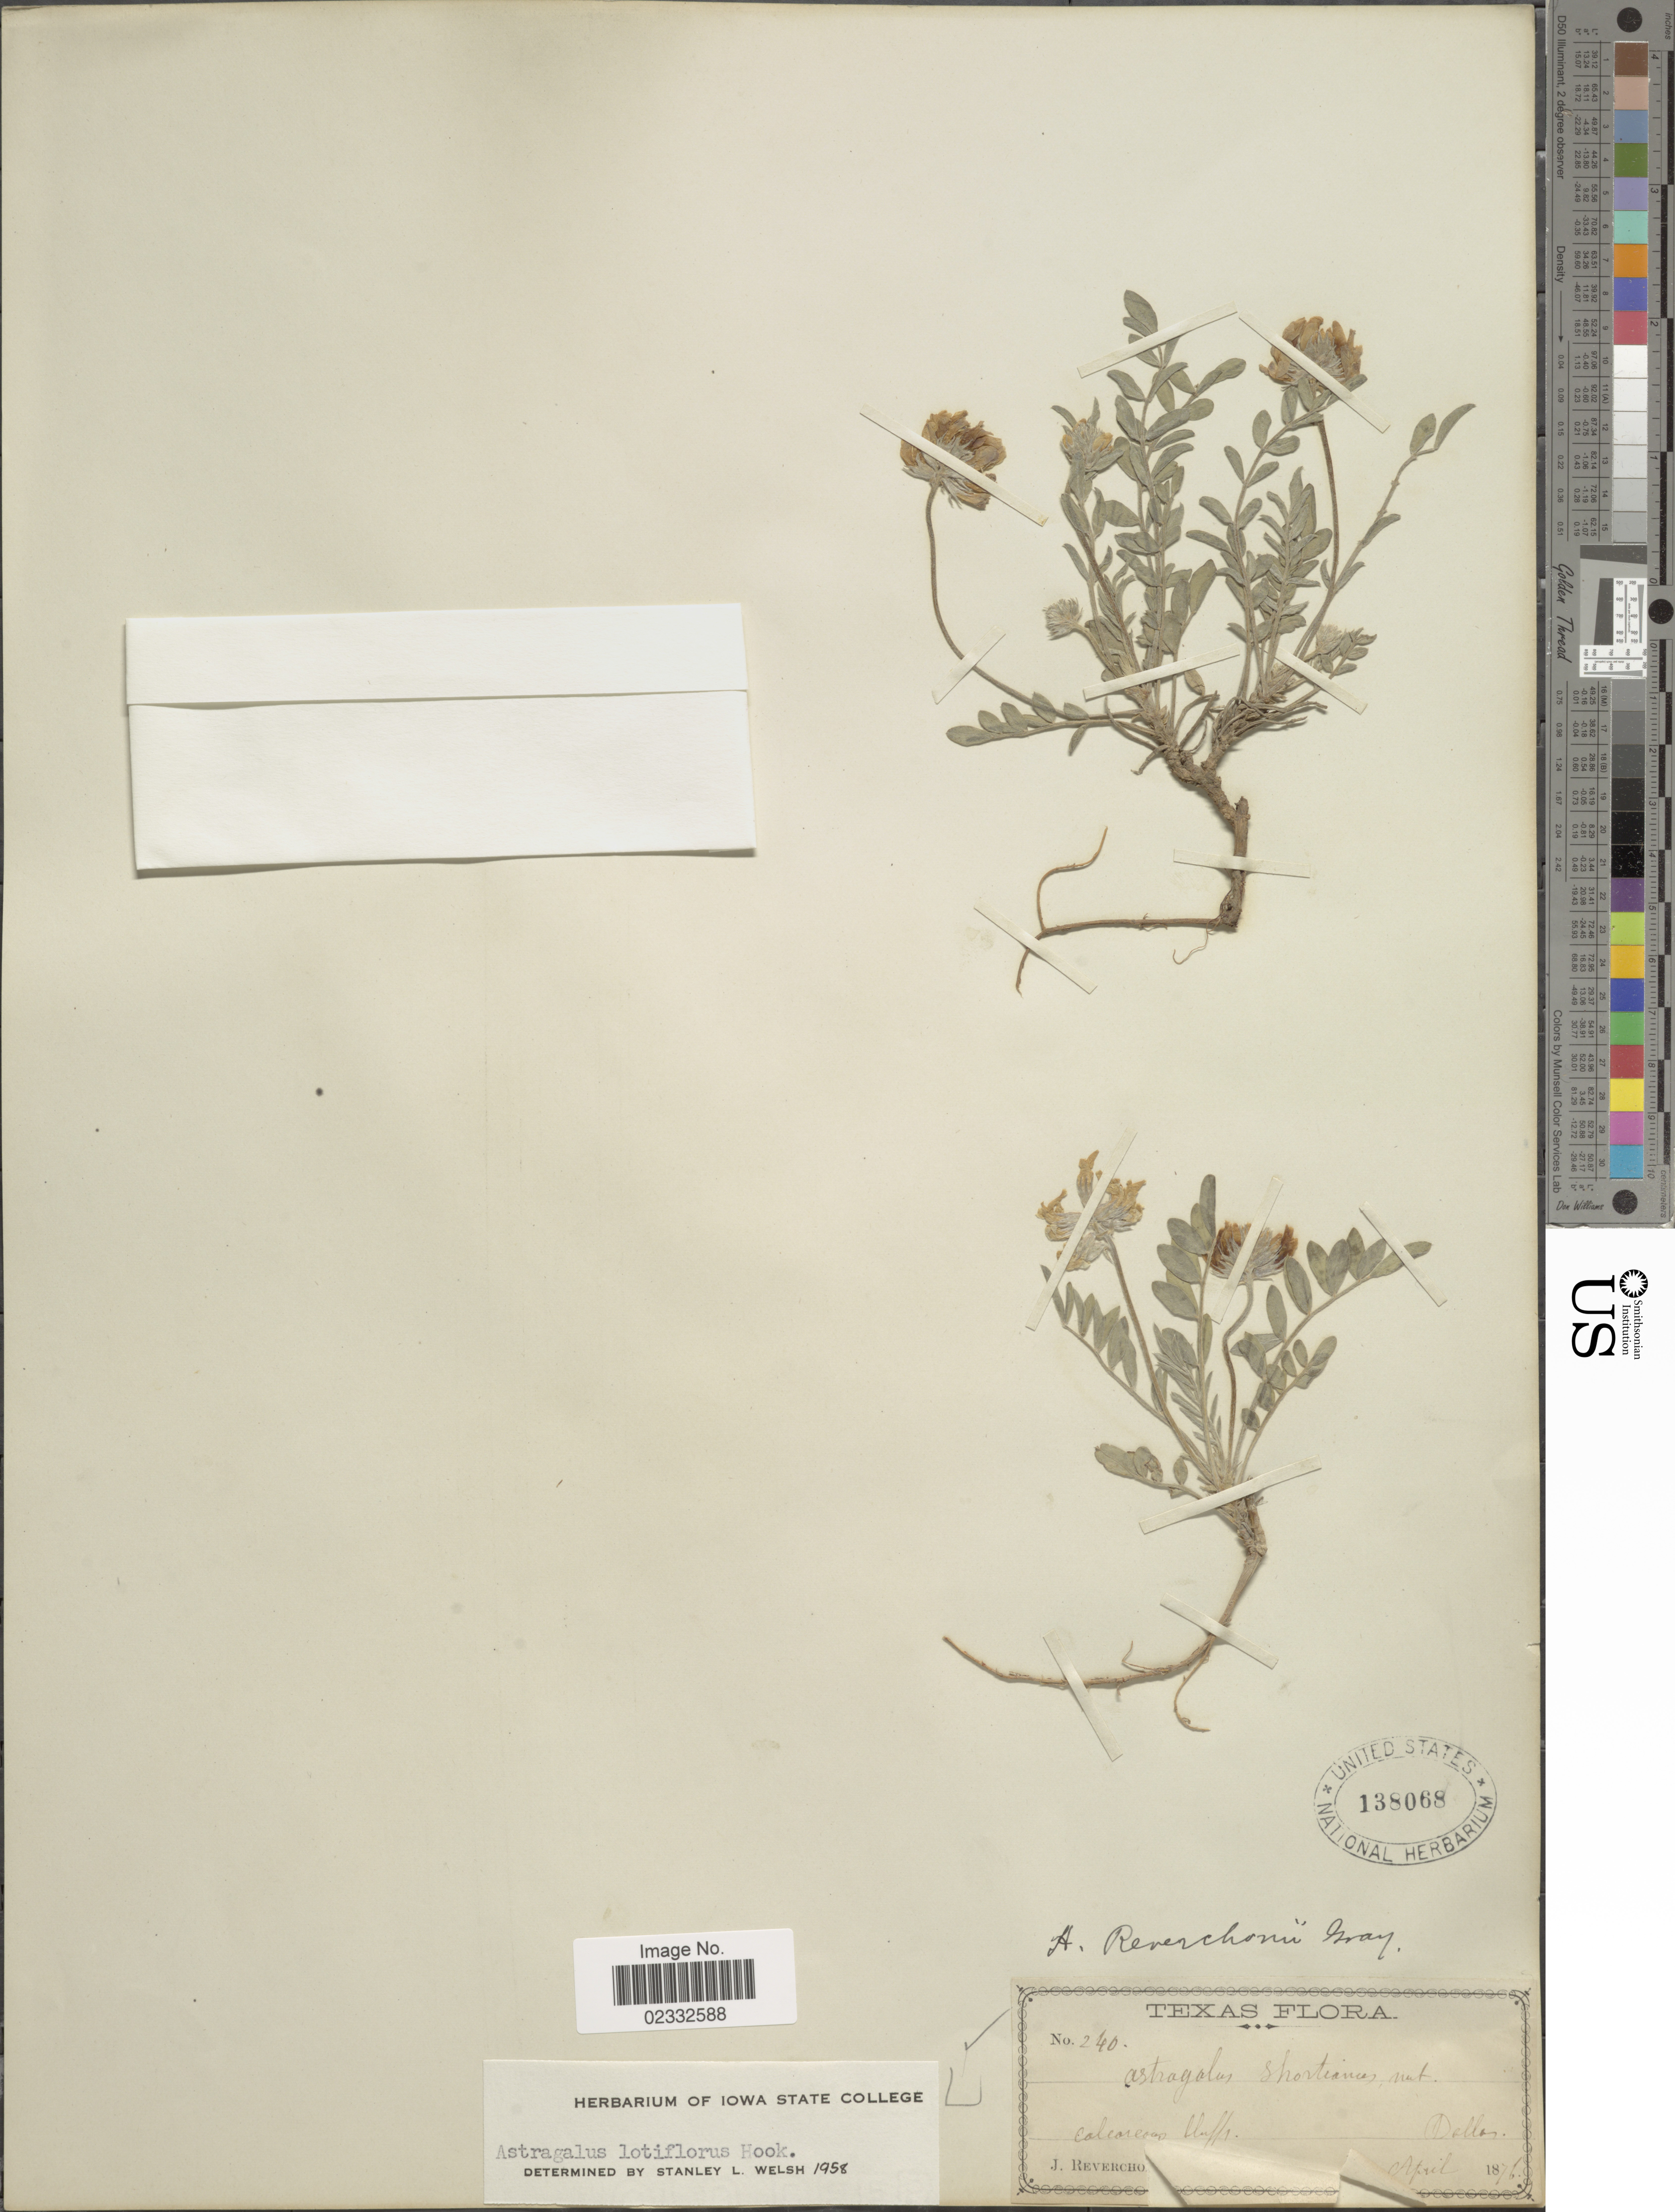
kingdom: Plantae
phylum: Tracheophyta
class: Magnoliopsida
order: Fabales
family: Fabaceae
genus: Astragalus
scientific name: Astragalus lotiflorus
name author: Hook.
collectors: J. Reverchon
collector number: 240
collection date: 1876-04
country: United States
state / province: Texas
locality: Dallas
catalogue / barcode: US 138068